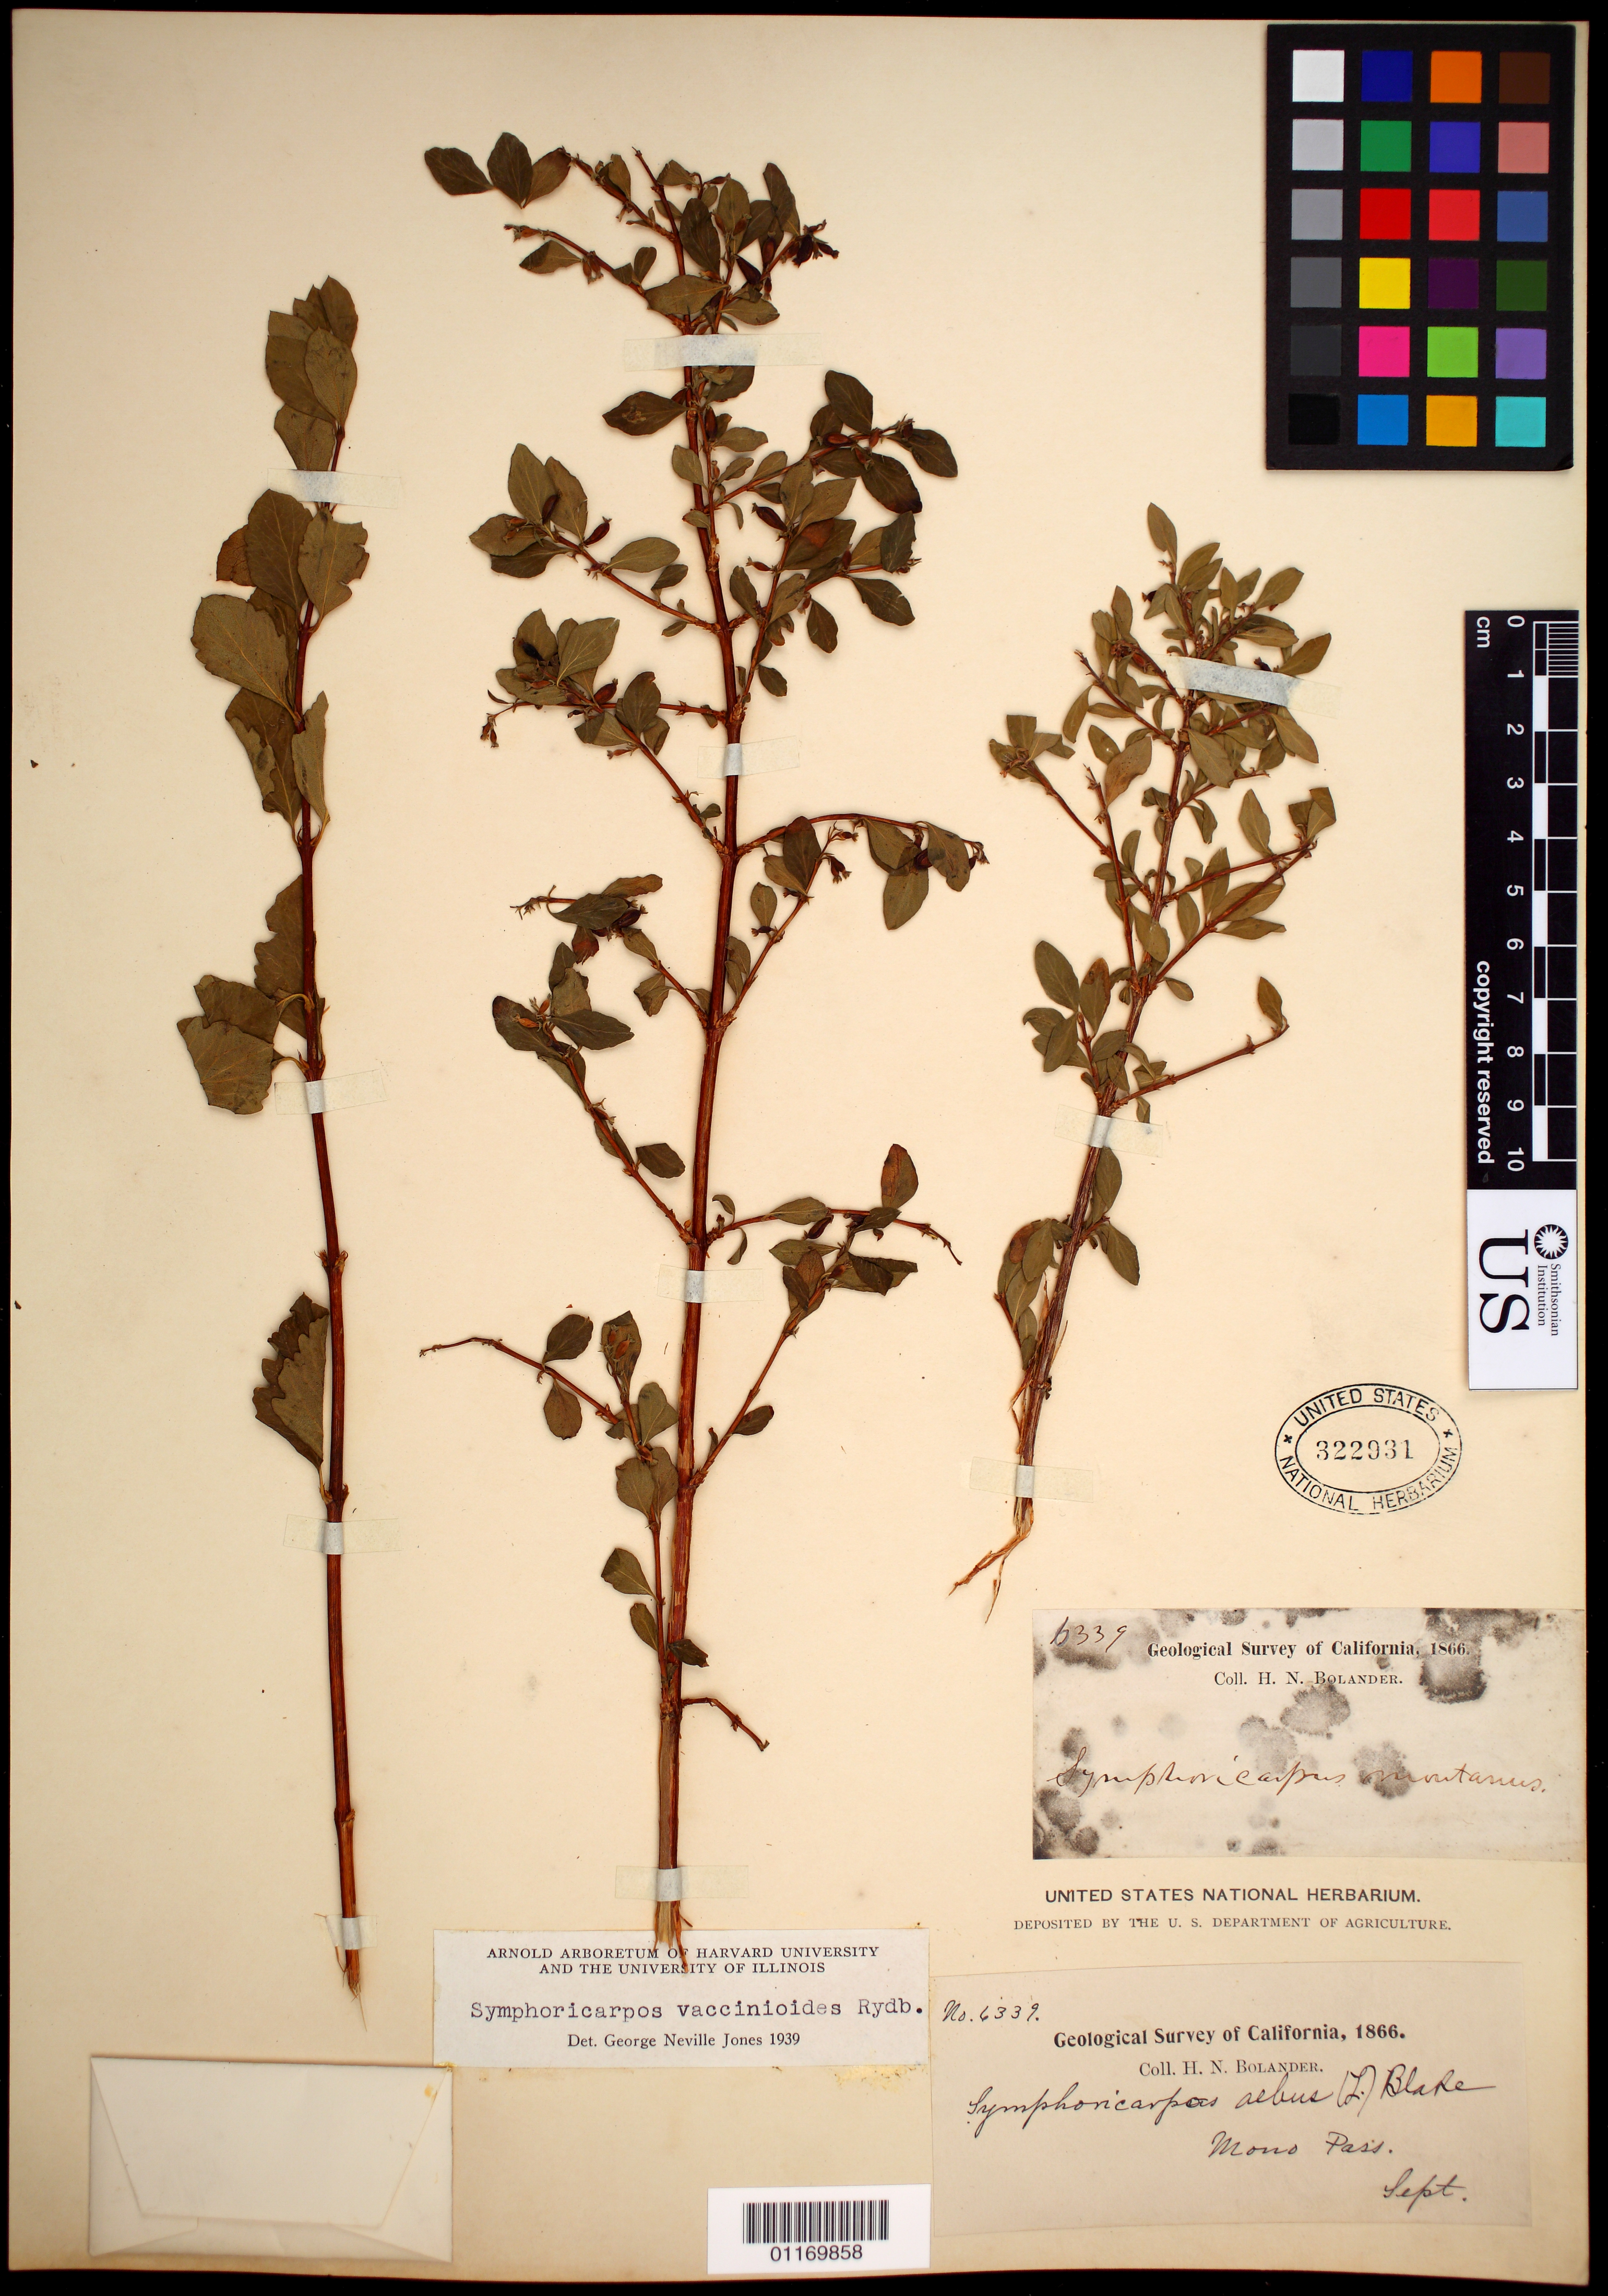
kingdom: Plantae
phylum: Tracheophyta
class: Magnoliopsida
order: Dipsacales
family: Caprifoliaceae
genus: Symphoricarpos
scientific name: Symphoricarpos vaccinioides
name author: Rydb.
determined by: Jones, G. N.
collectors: H. Bolander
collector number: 6339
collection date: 1866-09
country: United States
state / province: California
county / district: Mono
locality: Mono Pass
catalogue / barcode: US 322931